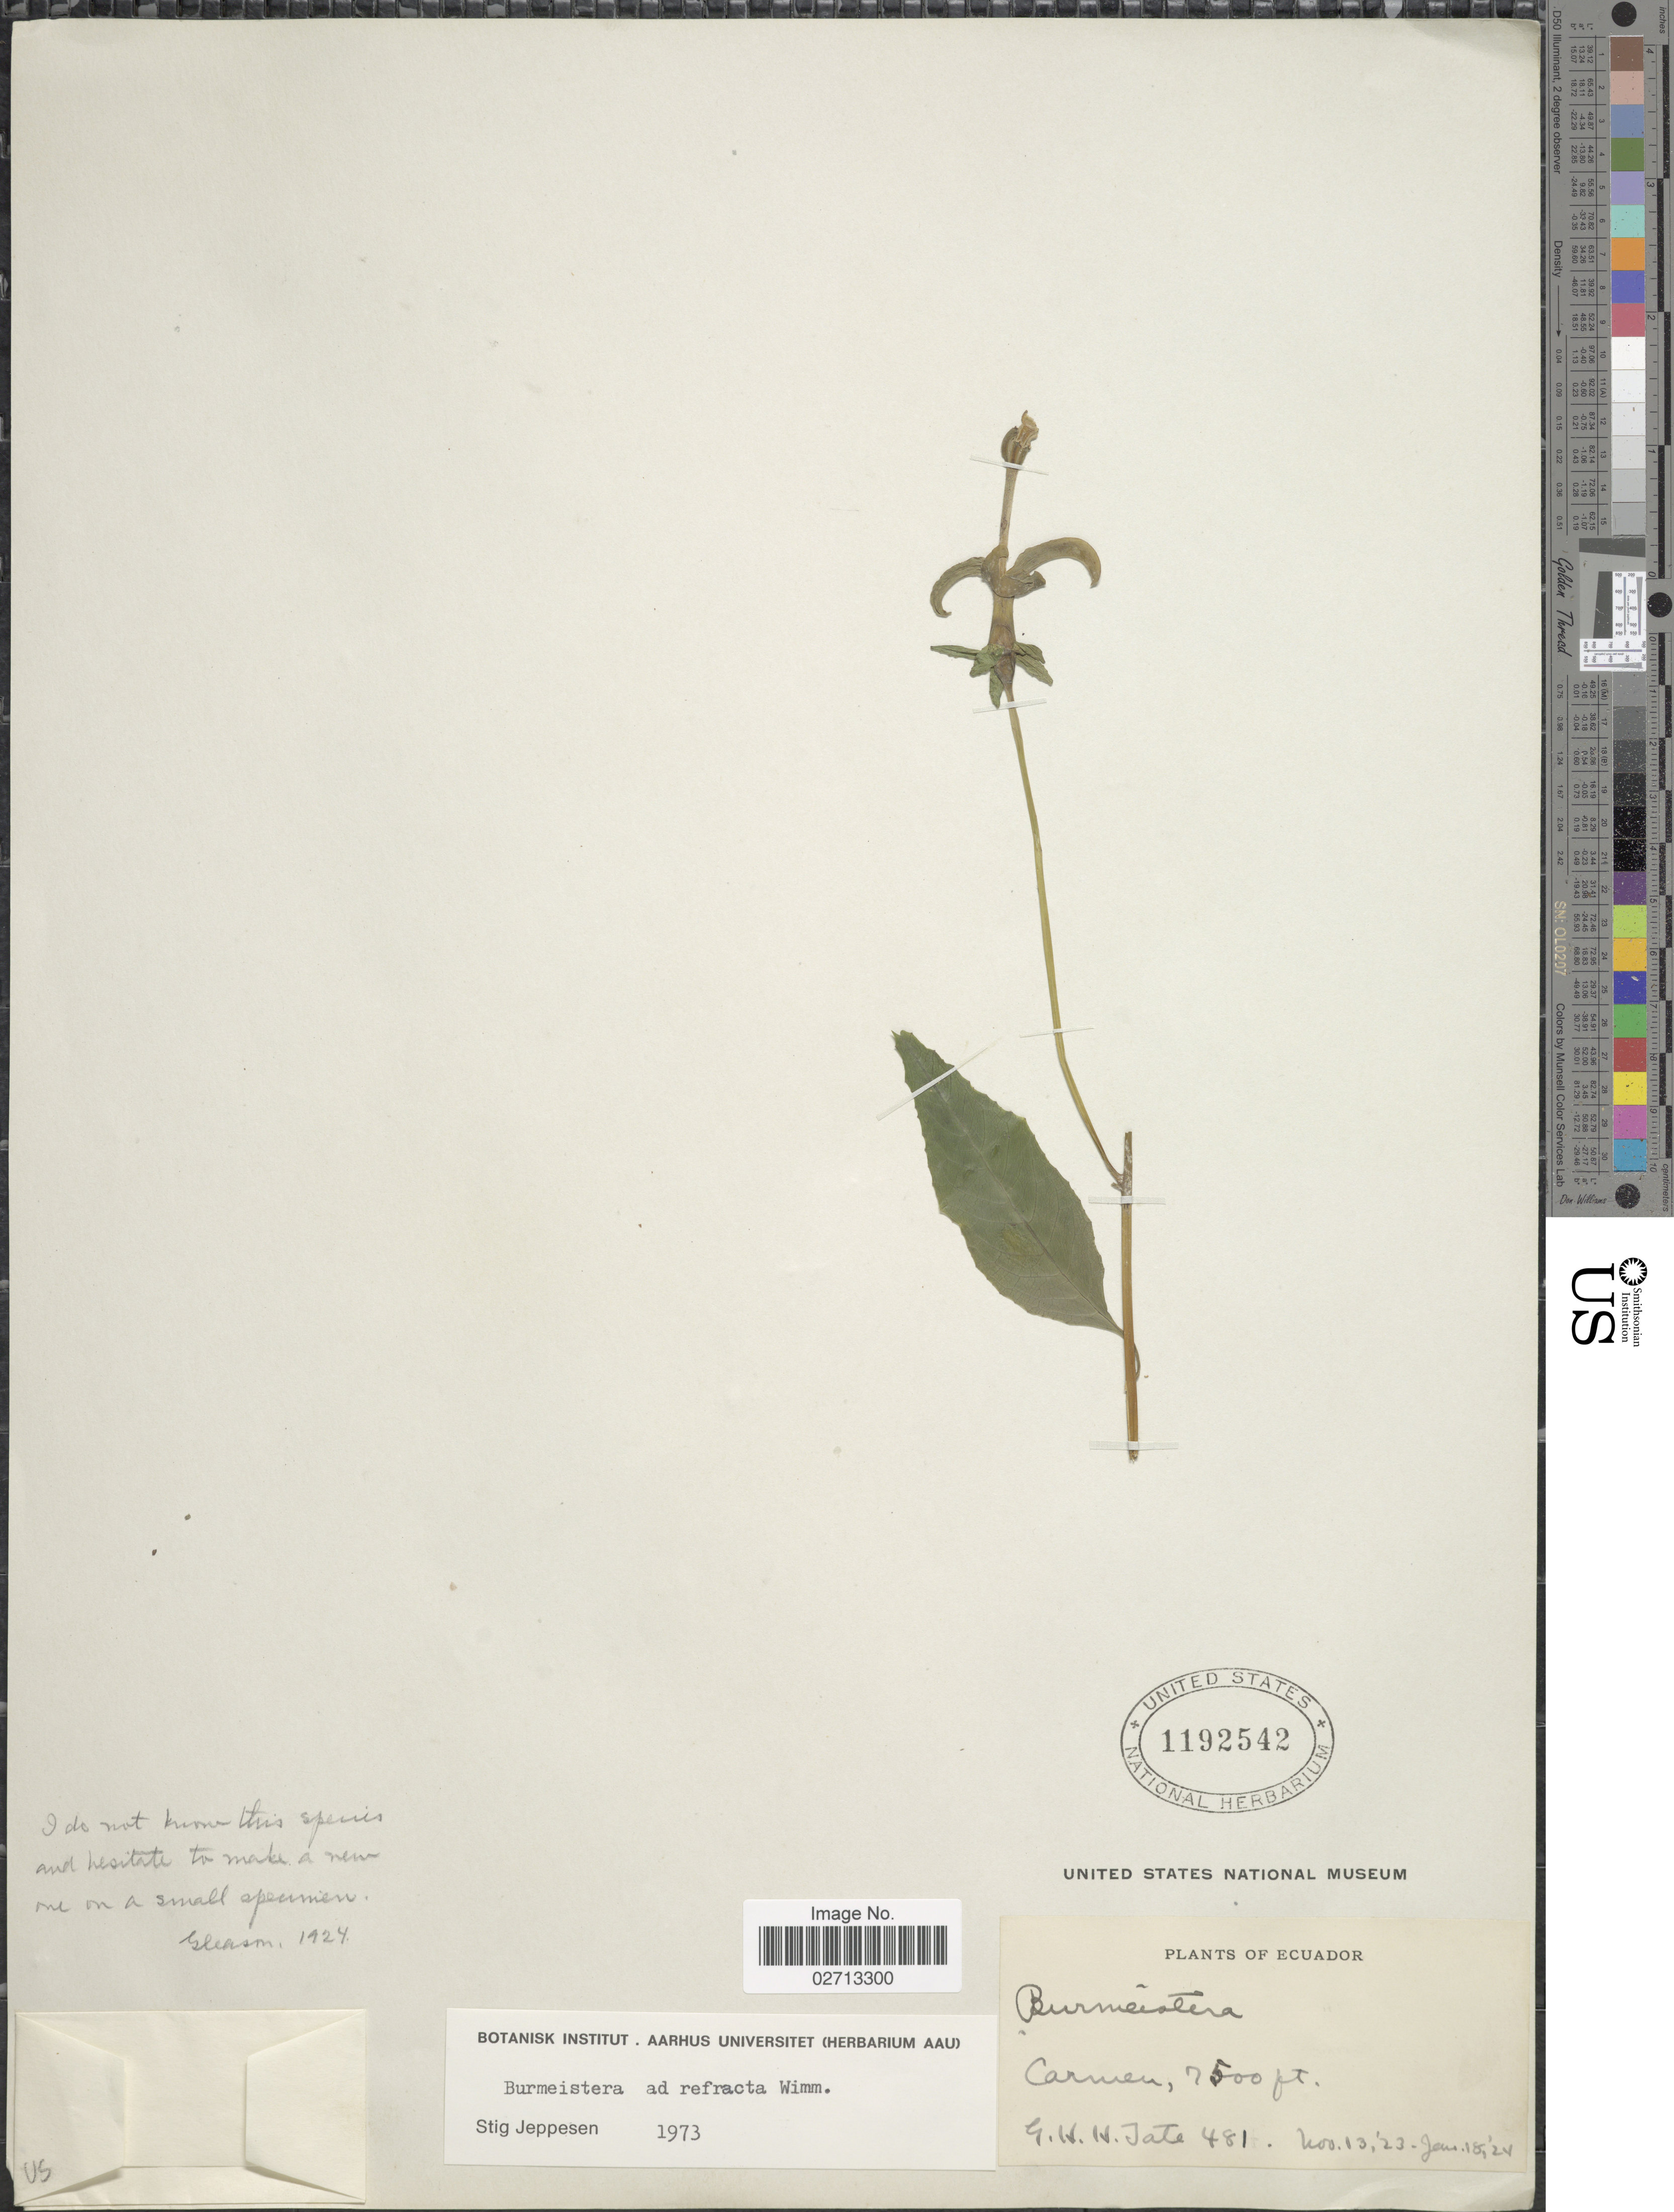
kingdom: Plantae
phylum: Tracheophyta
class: Magnoliopsida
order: Asterales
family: Campanulaceae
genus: Burmeistera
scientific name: Burmeistera refracta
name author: E. Wimm.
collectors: G. H. H.Tate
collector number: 481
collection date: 1923-11-13/1924-01-15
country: Ecuador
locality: Carmen.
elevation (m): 2286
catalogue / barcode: US 1192542